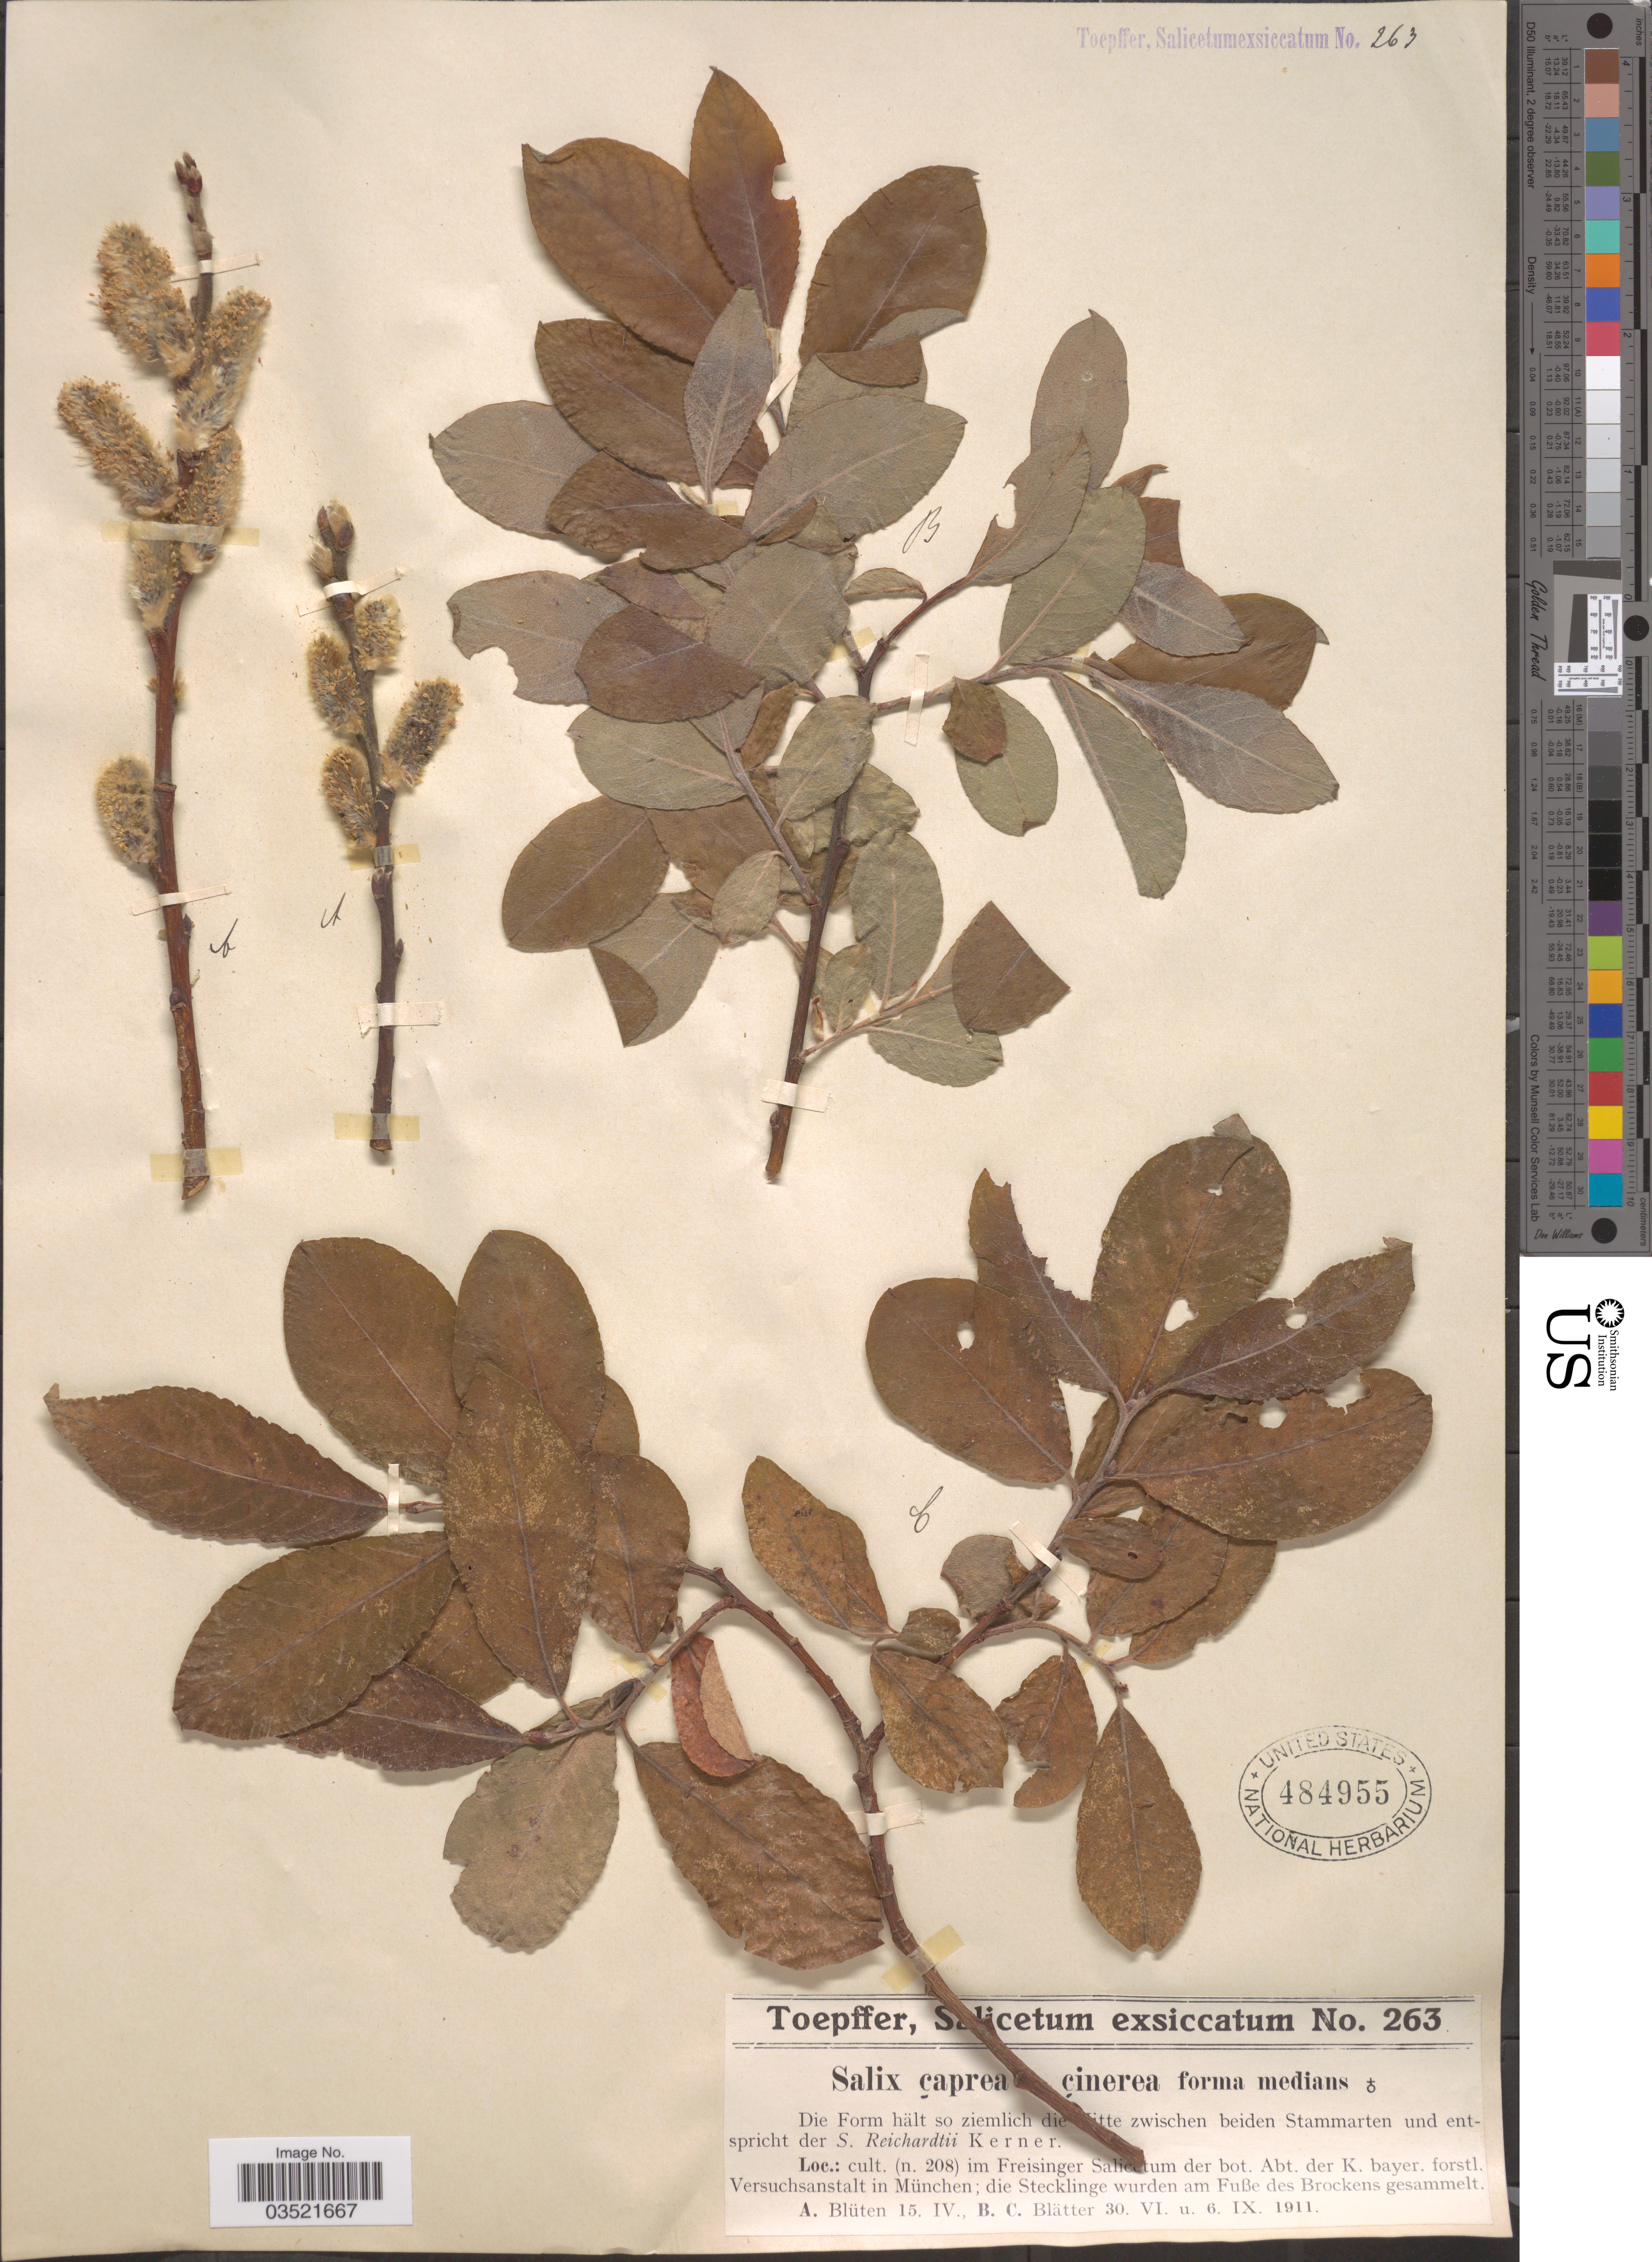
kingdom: Plantae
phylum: Tracheophyta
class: Magnoliopsida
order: Malpighiales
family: Salicaceae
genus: Salix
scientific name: Salix caprea x S. cinerea f. medians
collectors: A. Toepffer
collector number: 263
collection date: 1911-04-15/1911-09-06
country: Germany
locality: Cult. (n. 208) im Freisinger Salicetum der bot. Abt. der K. bayer. forstl. Versuchsanstalt in München; die Stecklinge wurden am Fuße des Brockes gesammelt.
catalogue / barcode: US 484955